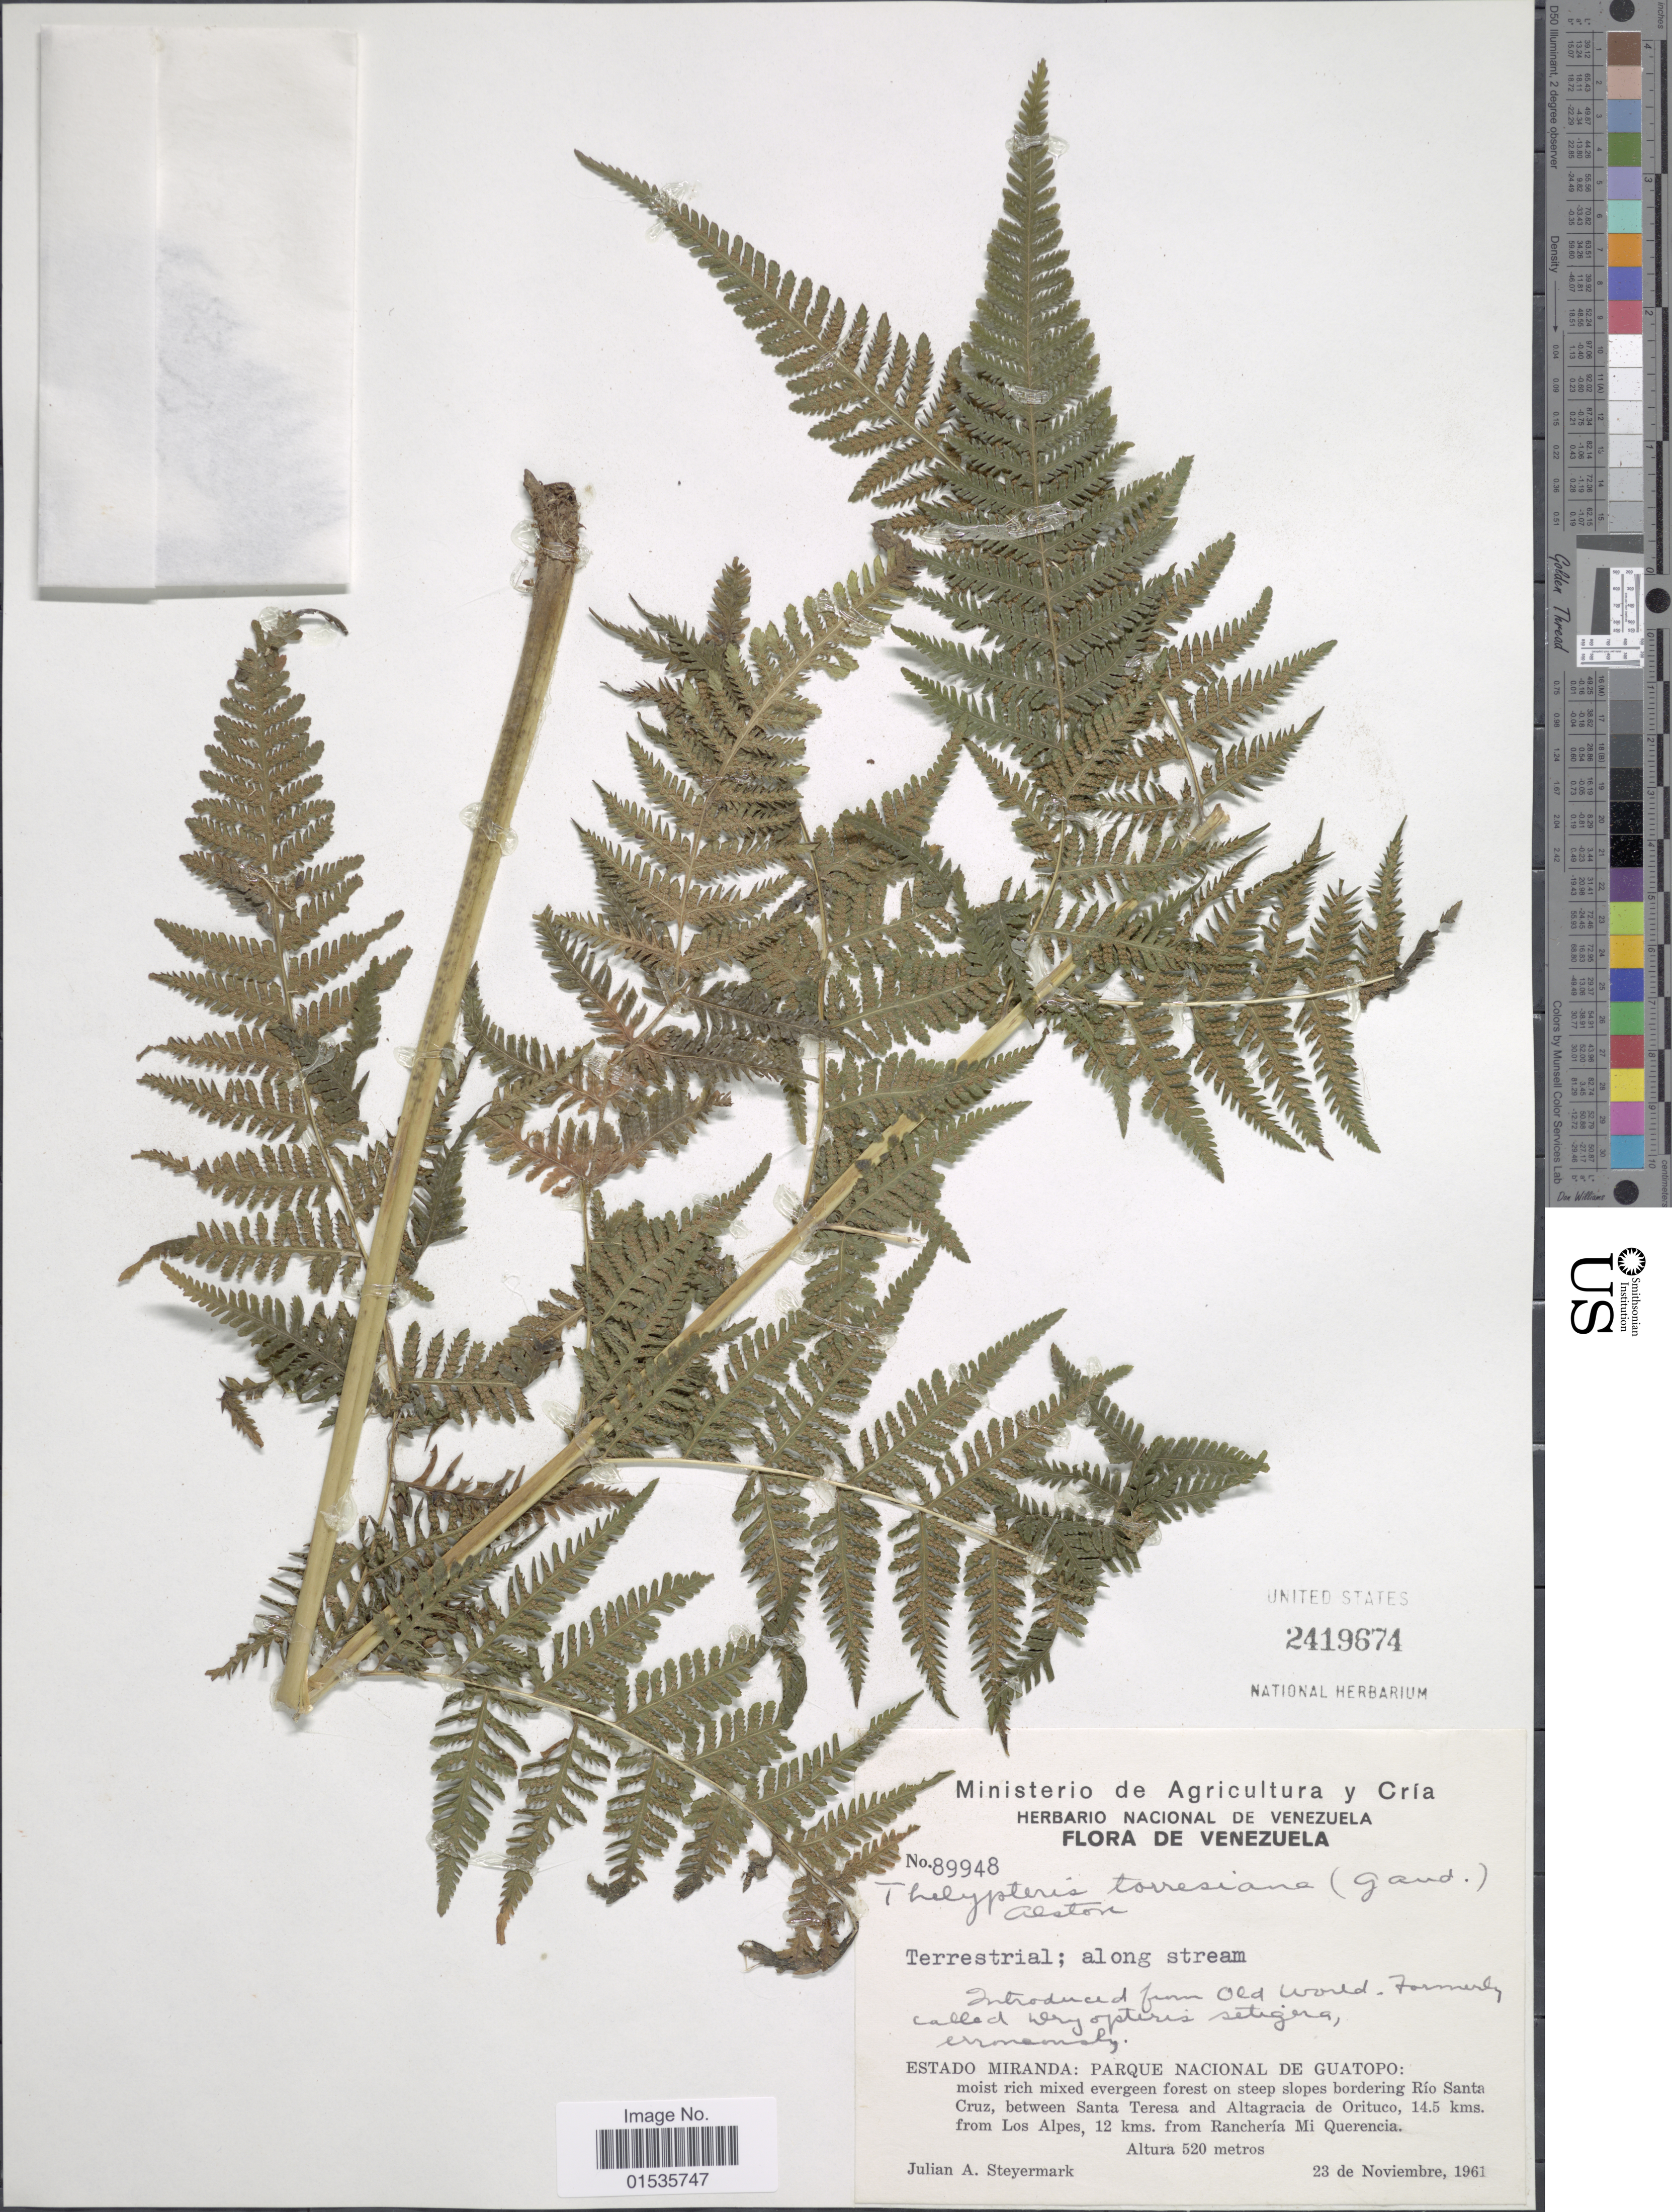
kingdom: Plantae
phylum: Tracheophyta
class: Polypodiopsida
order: Polypodiales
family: Thelypteridaceae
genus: Macrothelypteris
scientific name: Macrothelypteris torresiana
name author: (Gaudich.) Ching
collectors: J. Steyermark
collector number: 89948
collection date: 1961-11-23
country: Venezuela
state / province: Miranda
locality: Venezuela. Estado Miranda: Parque Nacional de Guatopo: On steep slopes bordering Rio Santa Cruz, between Santa Teresa and Altagracia de Orituco, 14.5 kms. from Los Alpes, 12 kms. from Rancheria Mi Querencia.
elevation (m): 520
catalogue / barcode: US 2419674